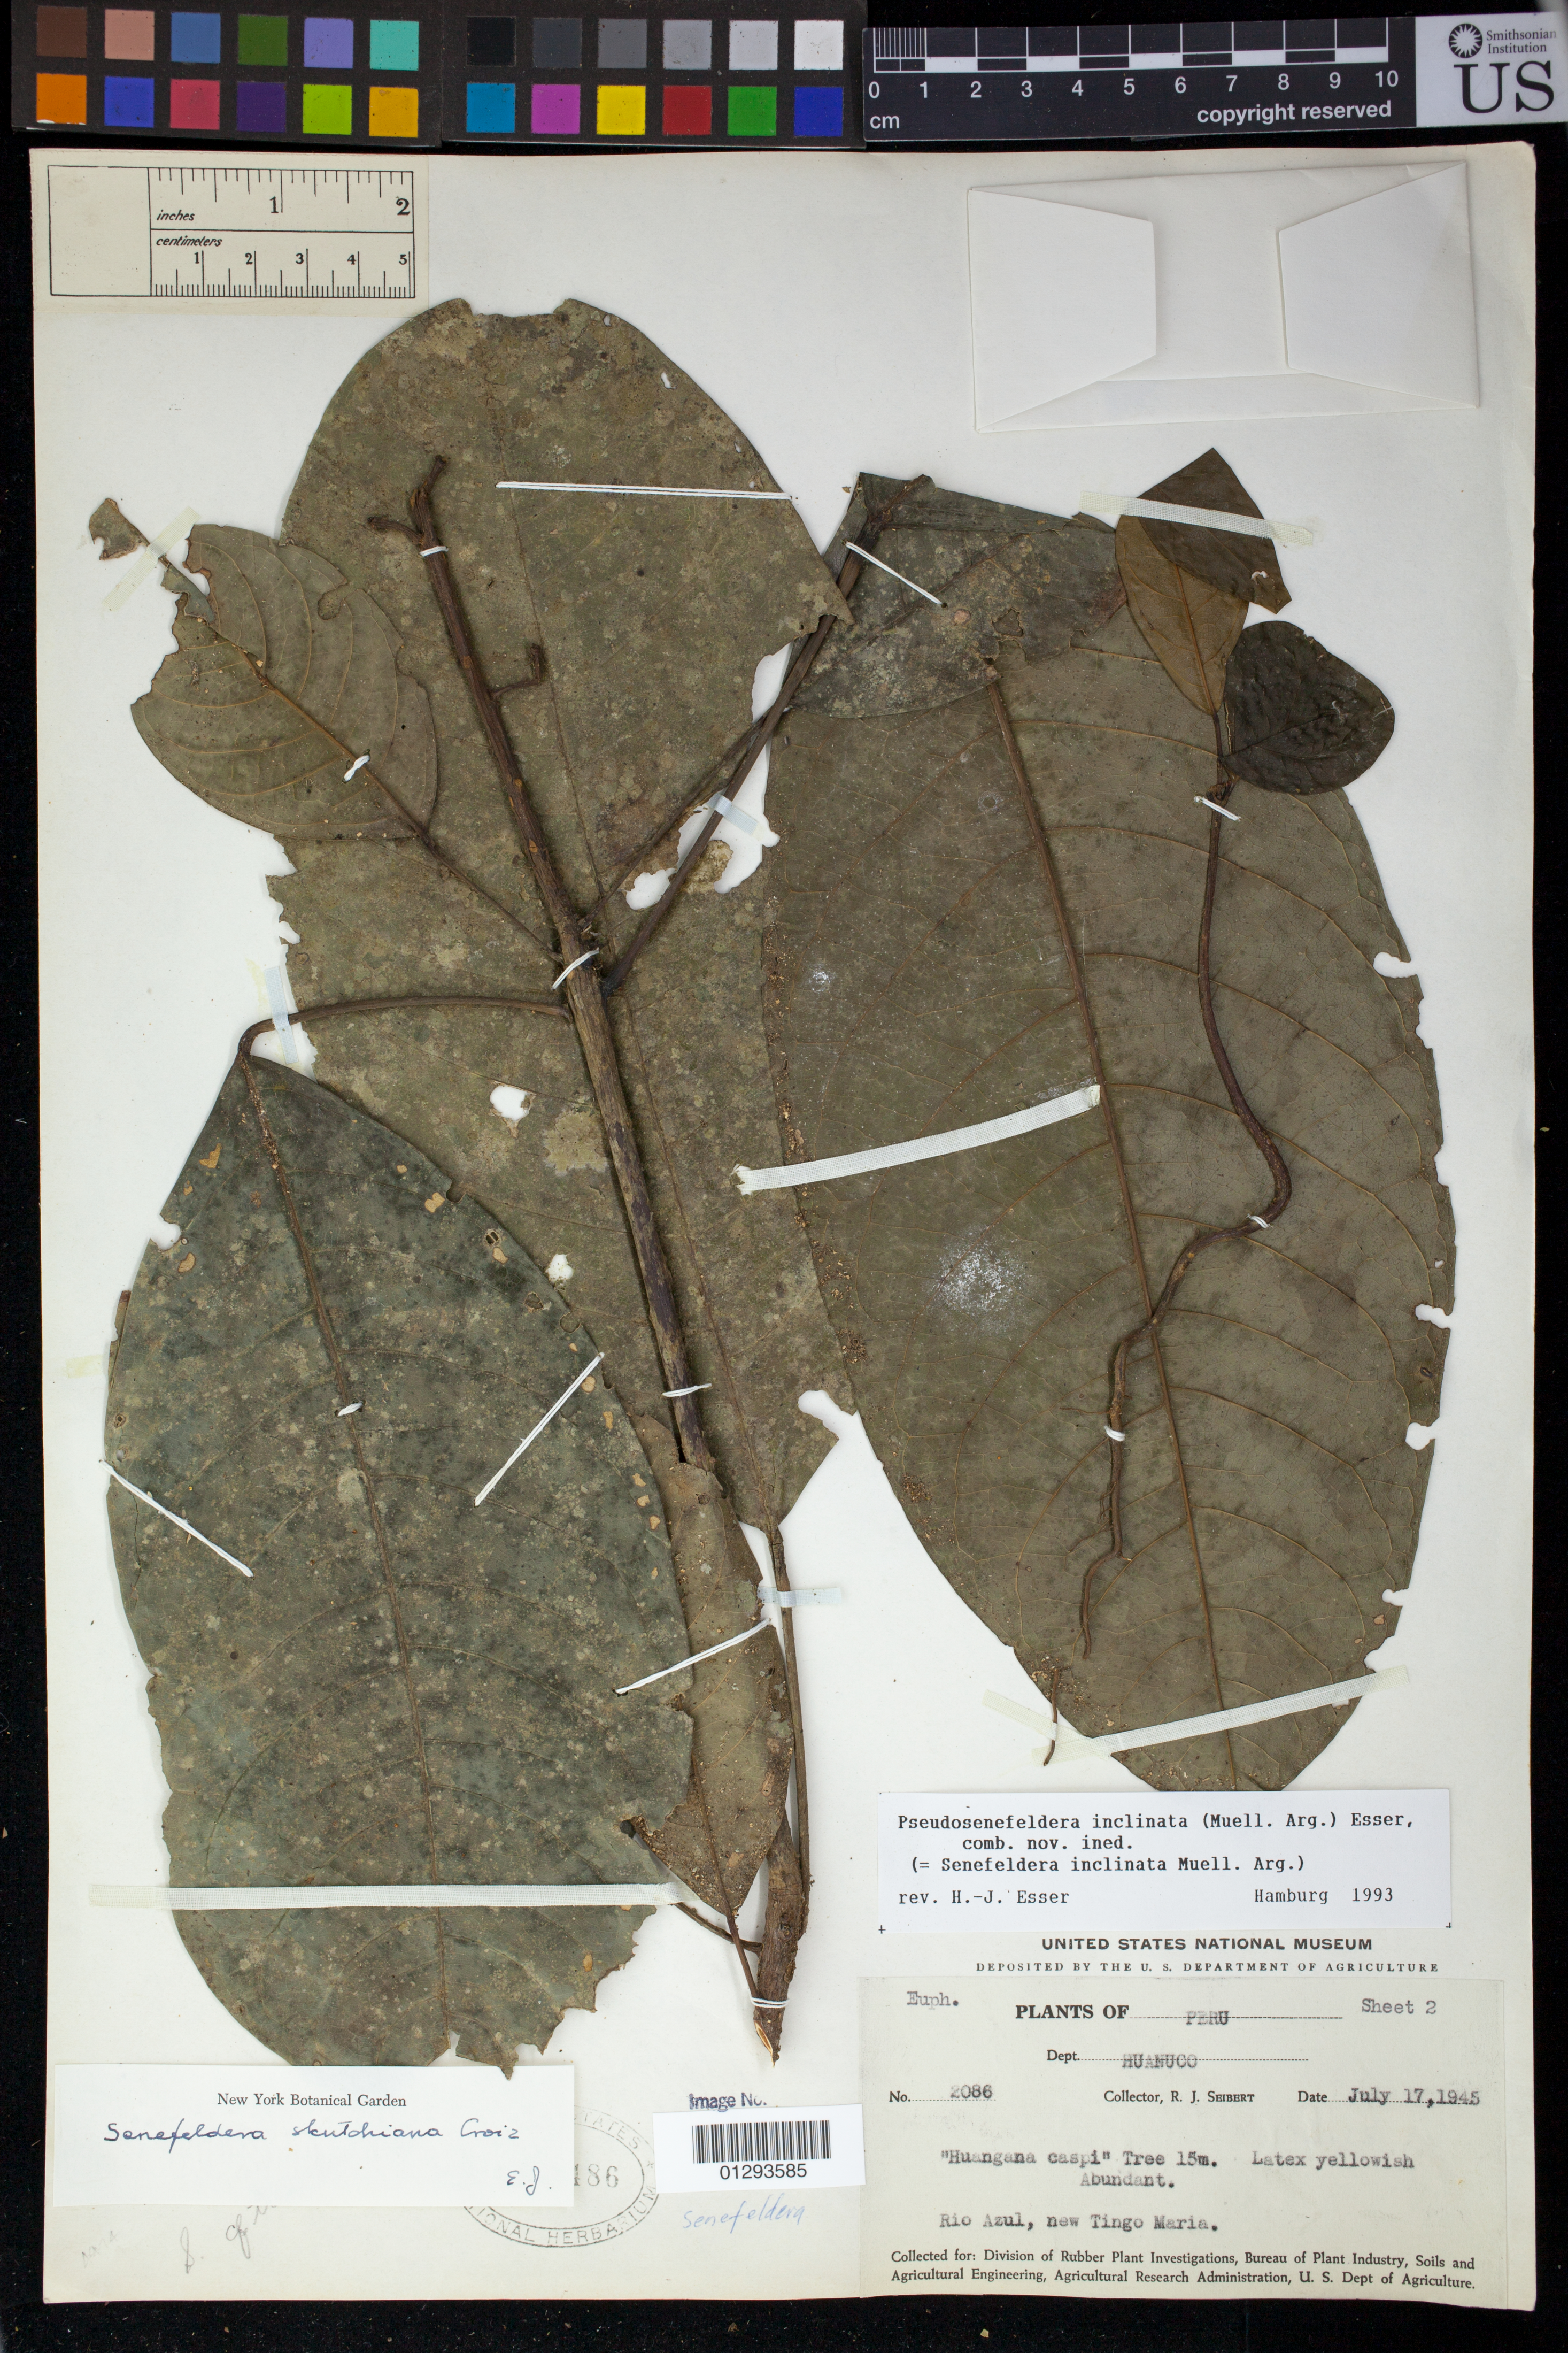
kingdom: Plantae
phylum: Tracheophyta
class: Magnoliopsida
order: Malpighiales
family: Euphorbiaceae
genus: Pseudosenefeldera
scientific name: Pseudosenefeldera inclinata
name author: (Müll. Arg.) Esser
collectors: R. J. Seibert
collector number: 2086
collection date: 1945-07-17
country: Peru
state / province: Huánuco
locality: Rio Azul, new Tingo Maria.